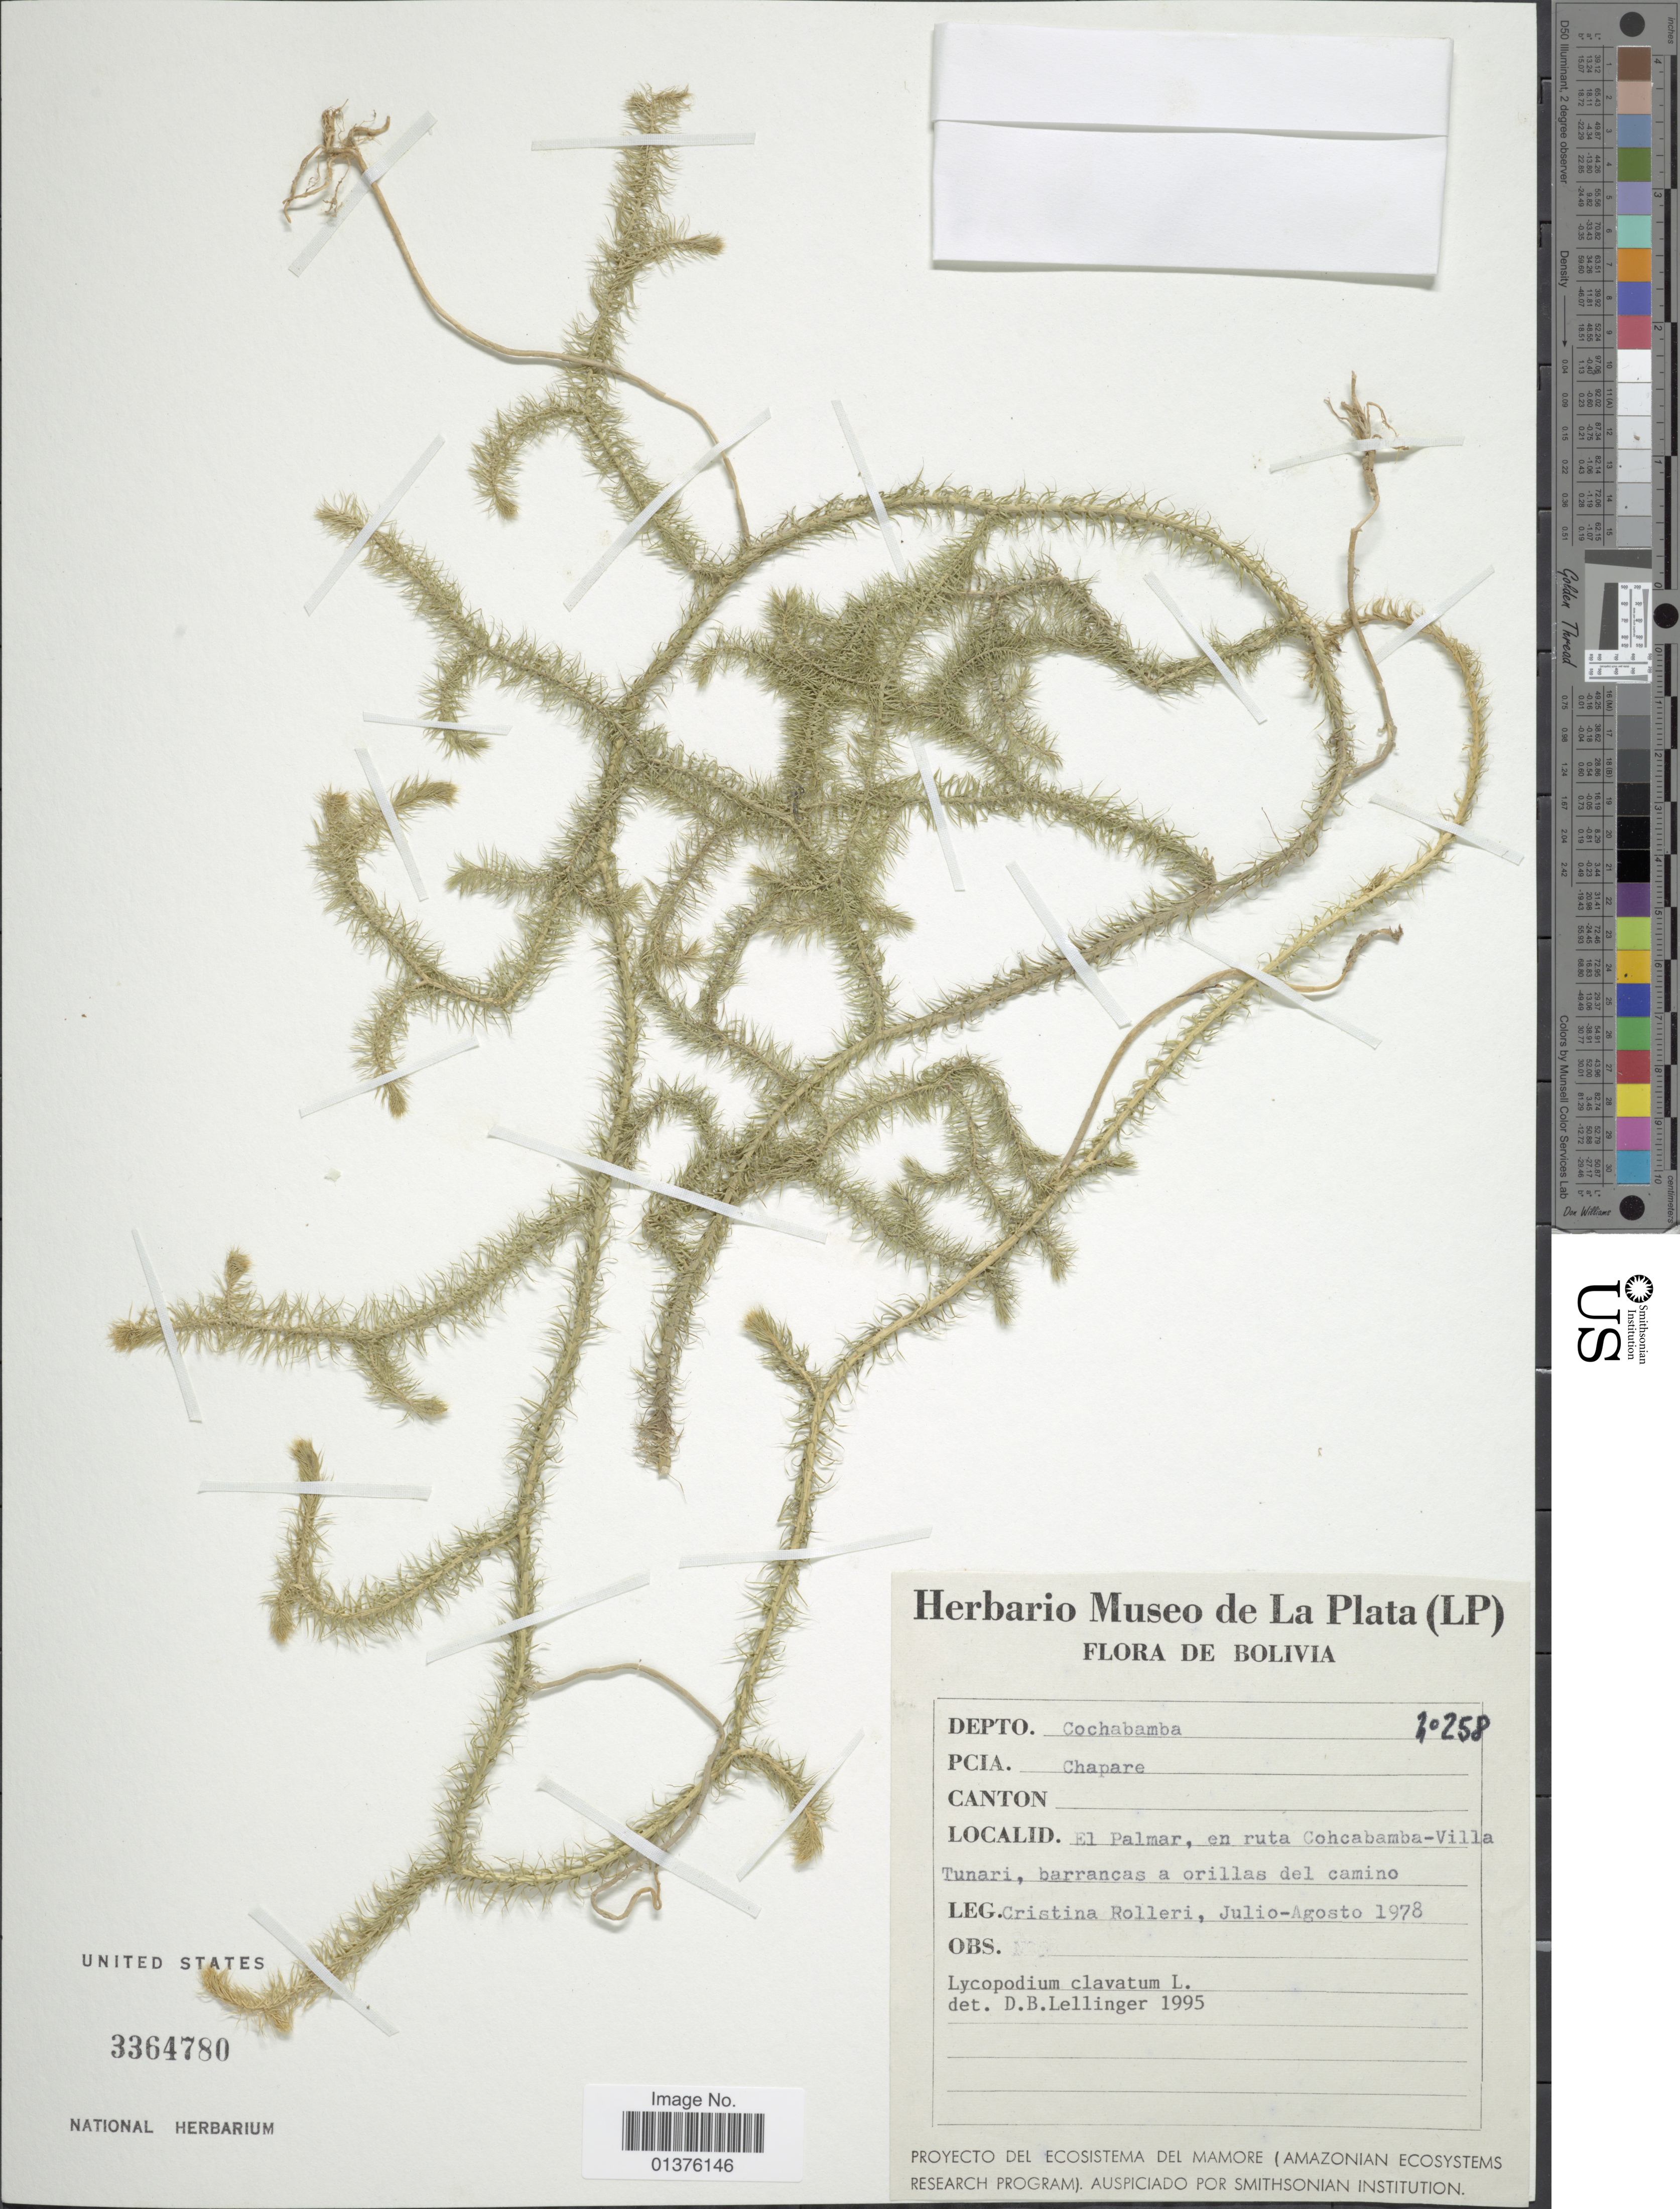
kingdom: Plantae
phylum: Tracheophyta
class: Lycopodiopsida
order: Lycopodiales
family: Lycopodiaceae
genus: Lycopodium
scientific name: Lycopodium clavatum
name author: L.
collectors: C. Rolleri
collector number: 258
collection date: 1978-07/1978-08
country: Bolivia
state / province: Cochabamba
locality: El Palmar, en ruta Cochabamba-Villa Tunari, barrancas a orillas del camino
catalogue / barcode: US 3364780